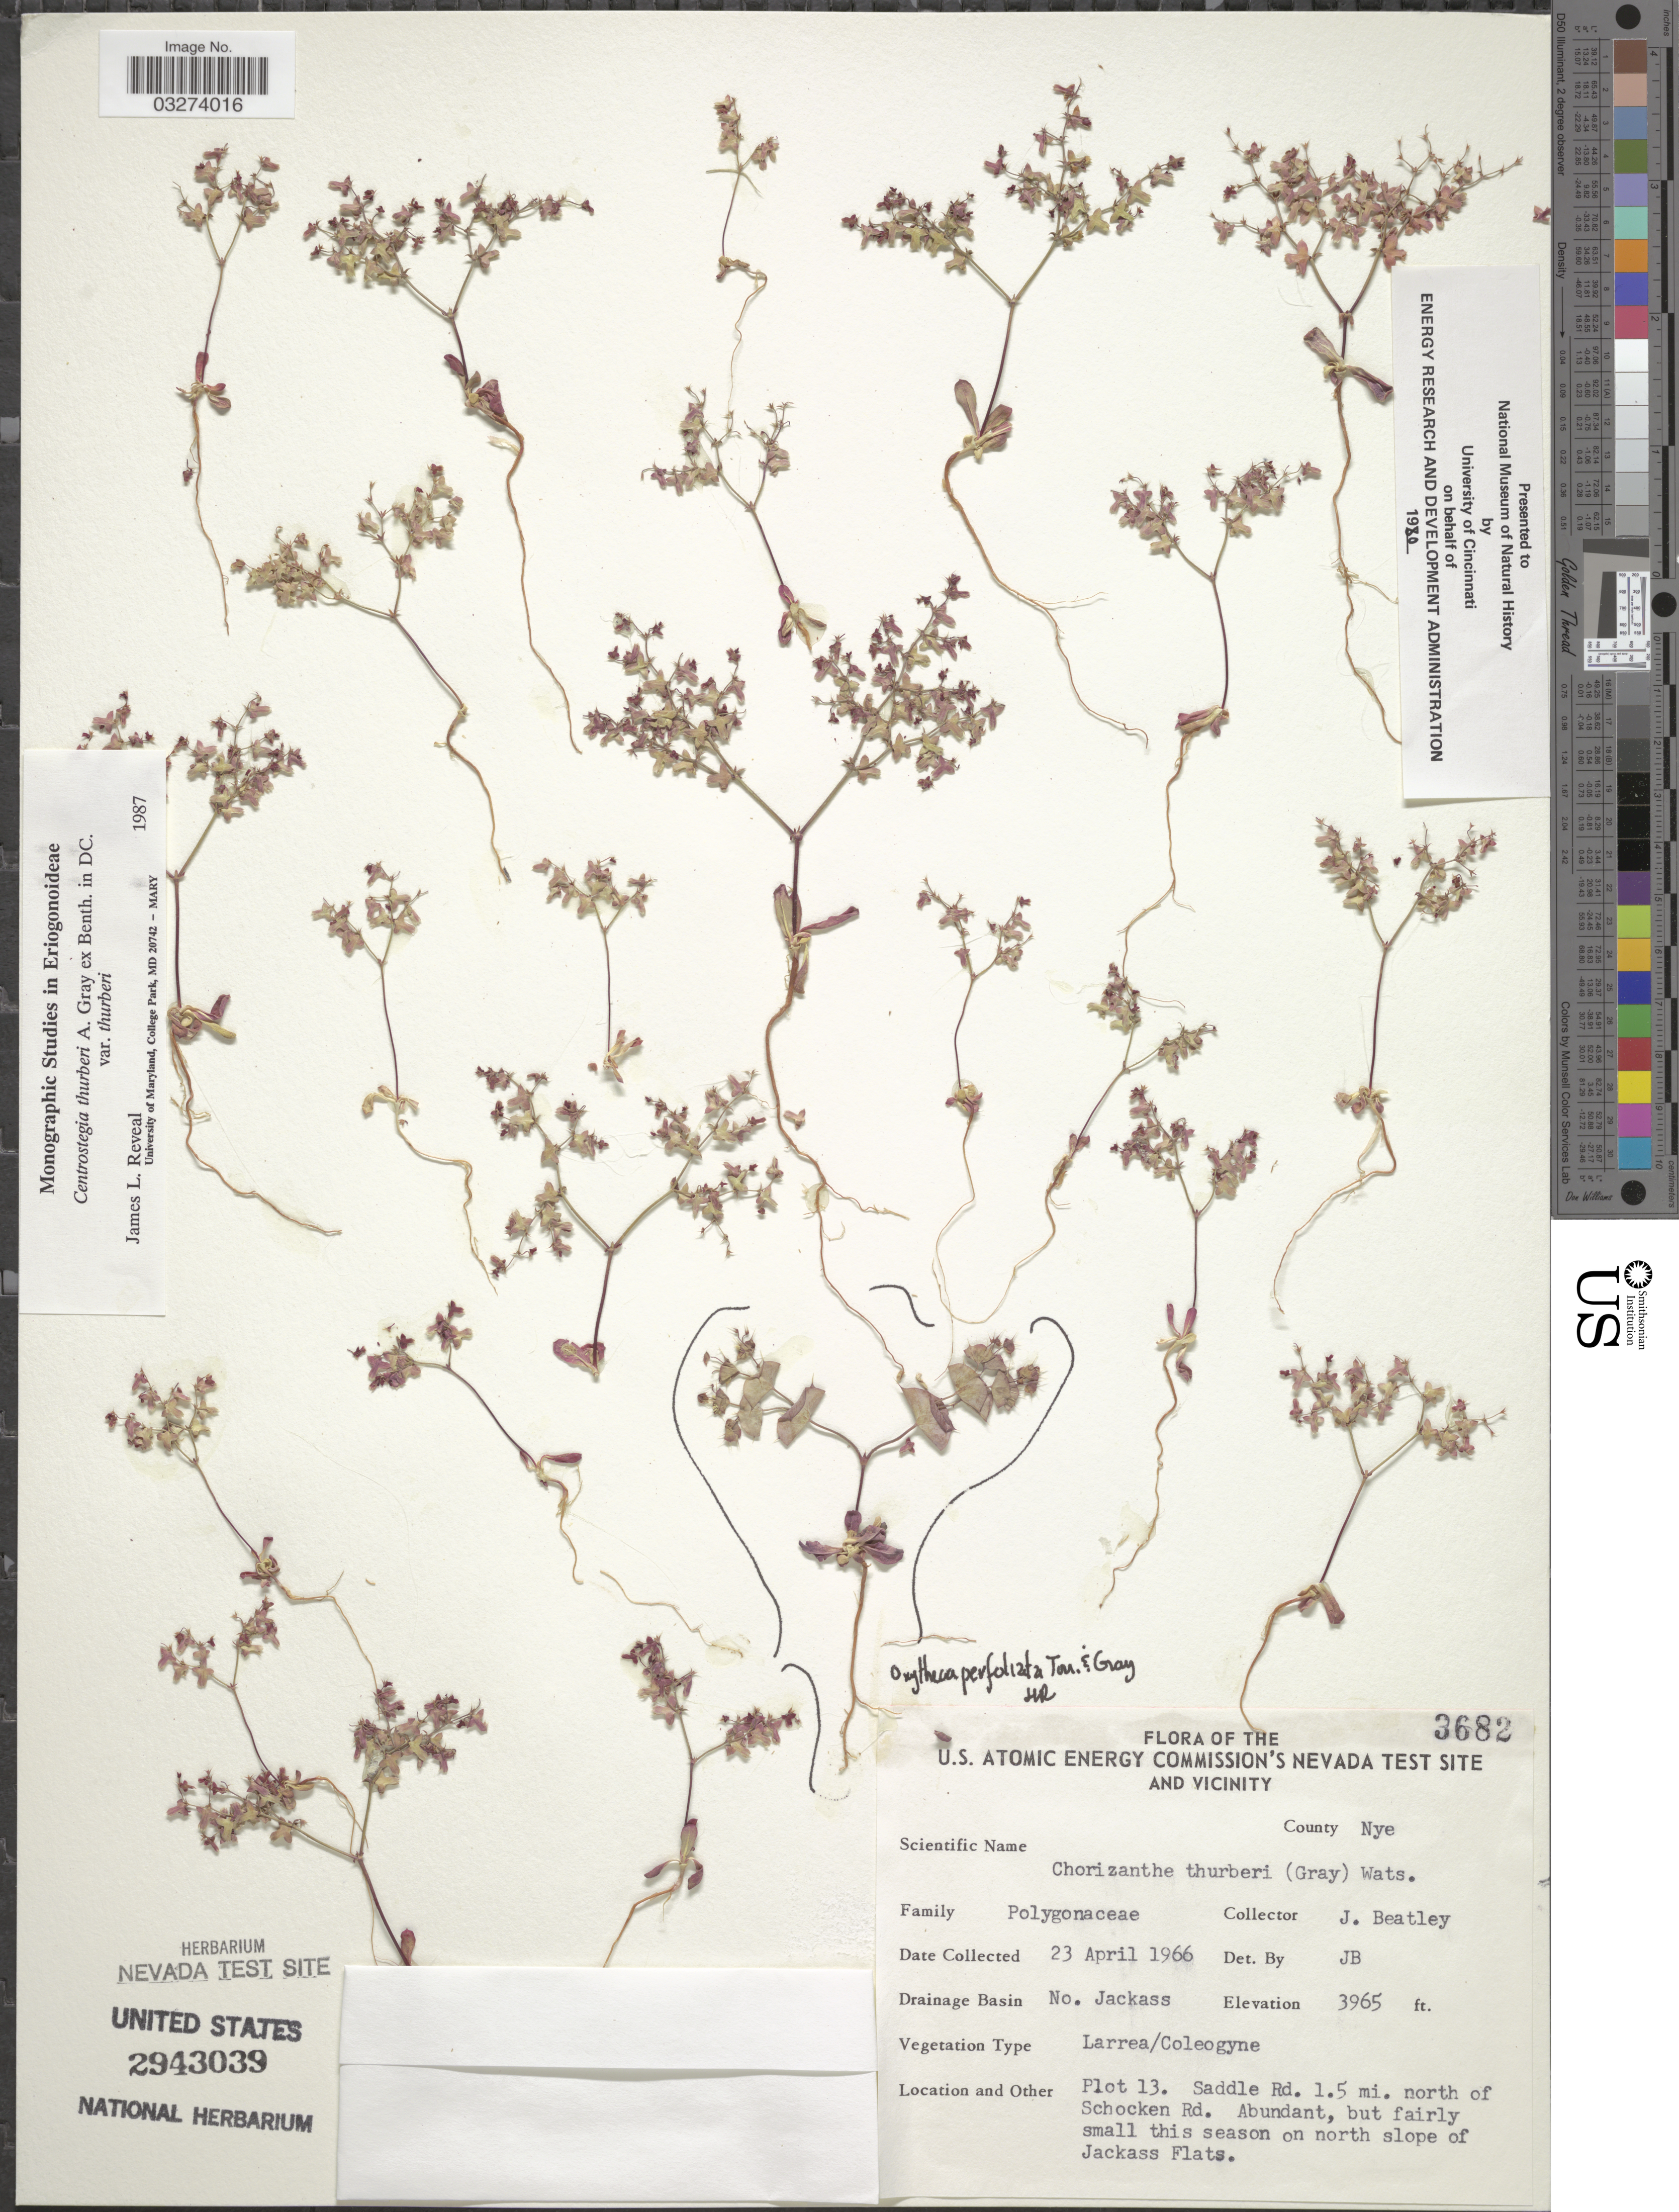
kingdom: Plantae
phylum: Tracheophyta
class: Magnoliopsida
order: Caryophyllales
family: Polygonaceae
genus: Centrostegia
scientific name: Centrostegia thurberi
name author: A. Gray ex Benth.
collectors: J. C. Beatley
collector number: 3682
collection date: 1966-04-23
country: United States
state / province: Nevada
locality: U.S. Atomic Energy Commission's Nevada Test Site and Vicinity. County Nye. Drainage Basin No. Jackass. Plot 13. Saddle Rd. 1.5 mi. north of Schocken Rd. Abundant, but fairly small this season on north slope of Jackass Flats.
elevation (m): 1209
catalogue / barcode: US 2943039